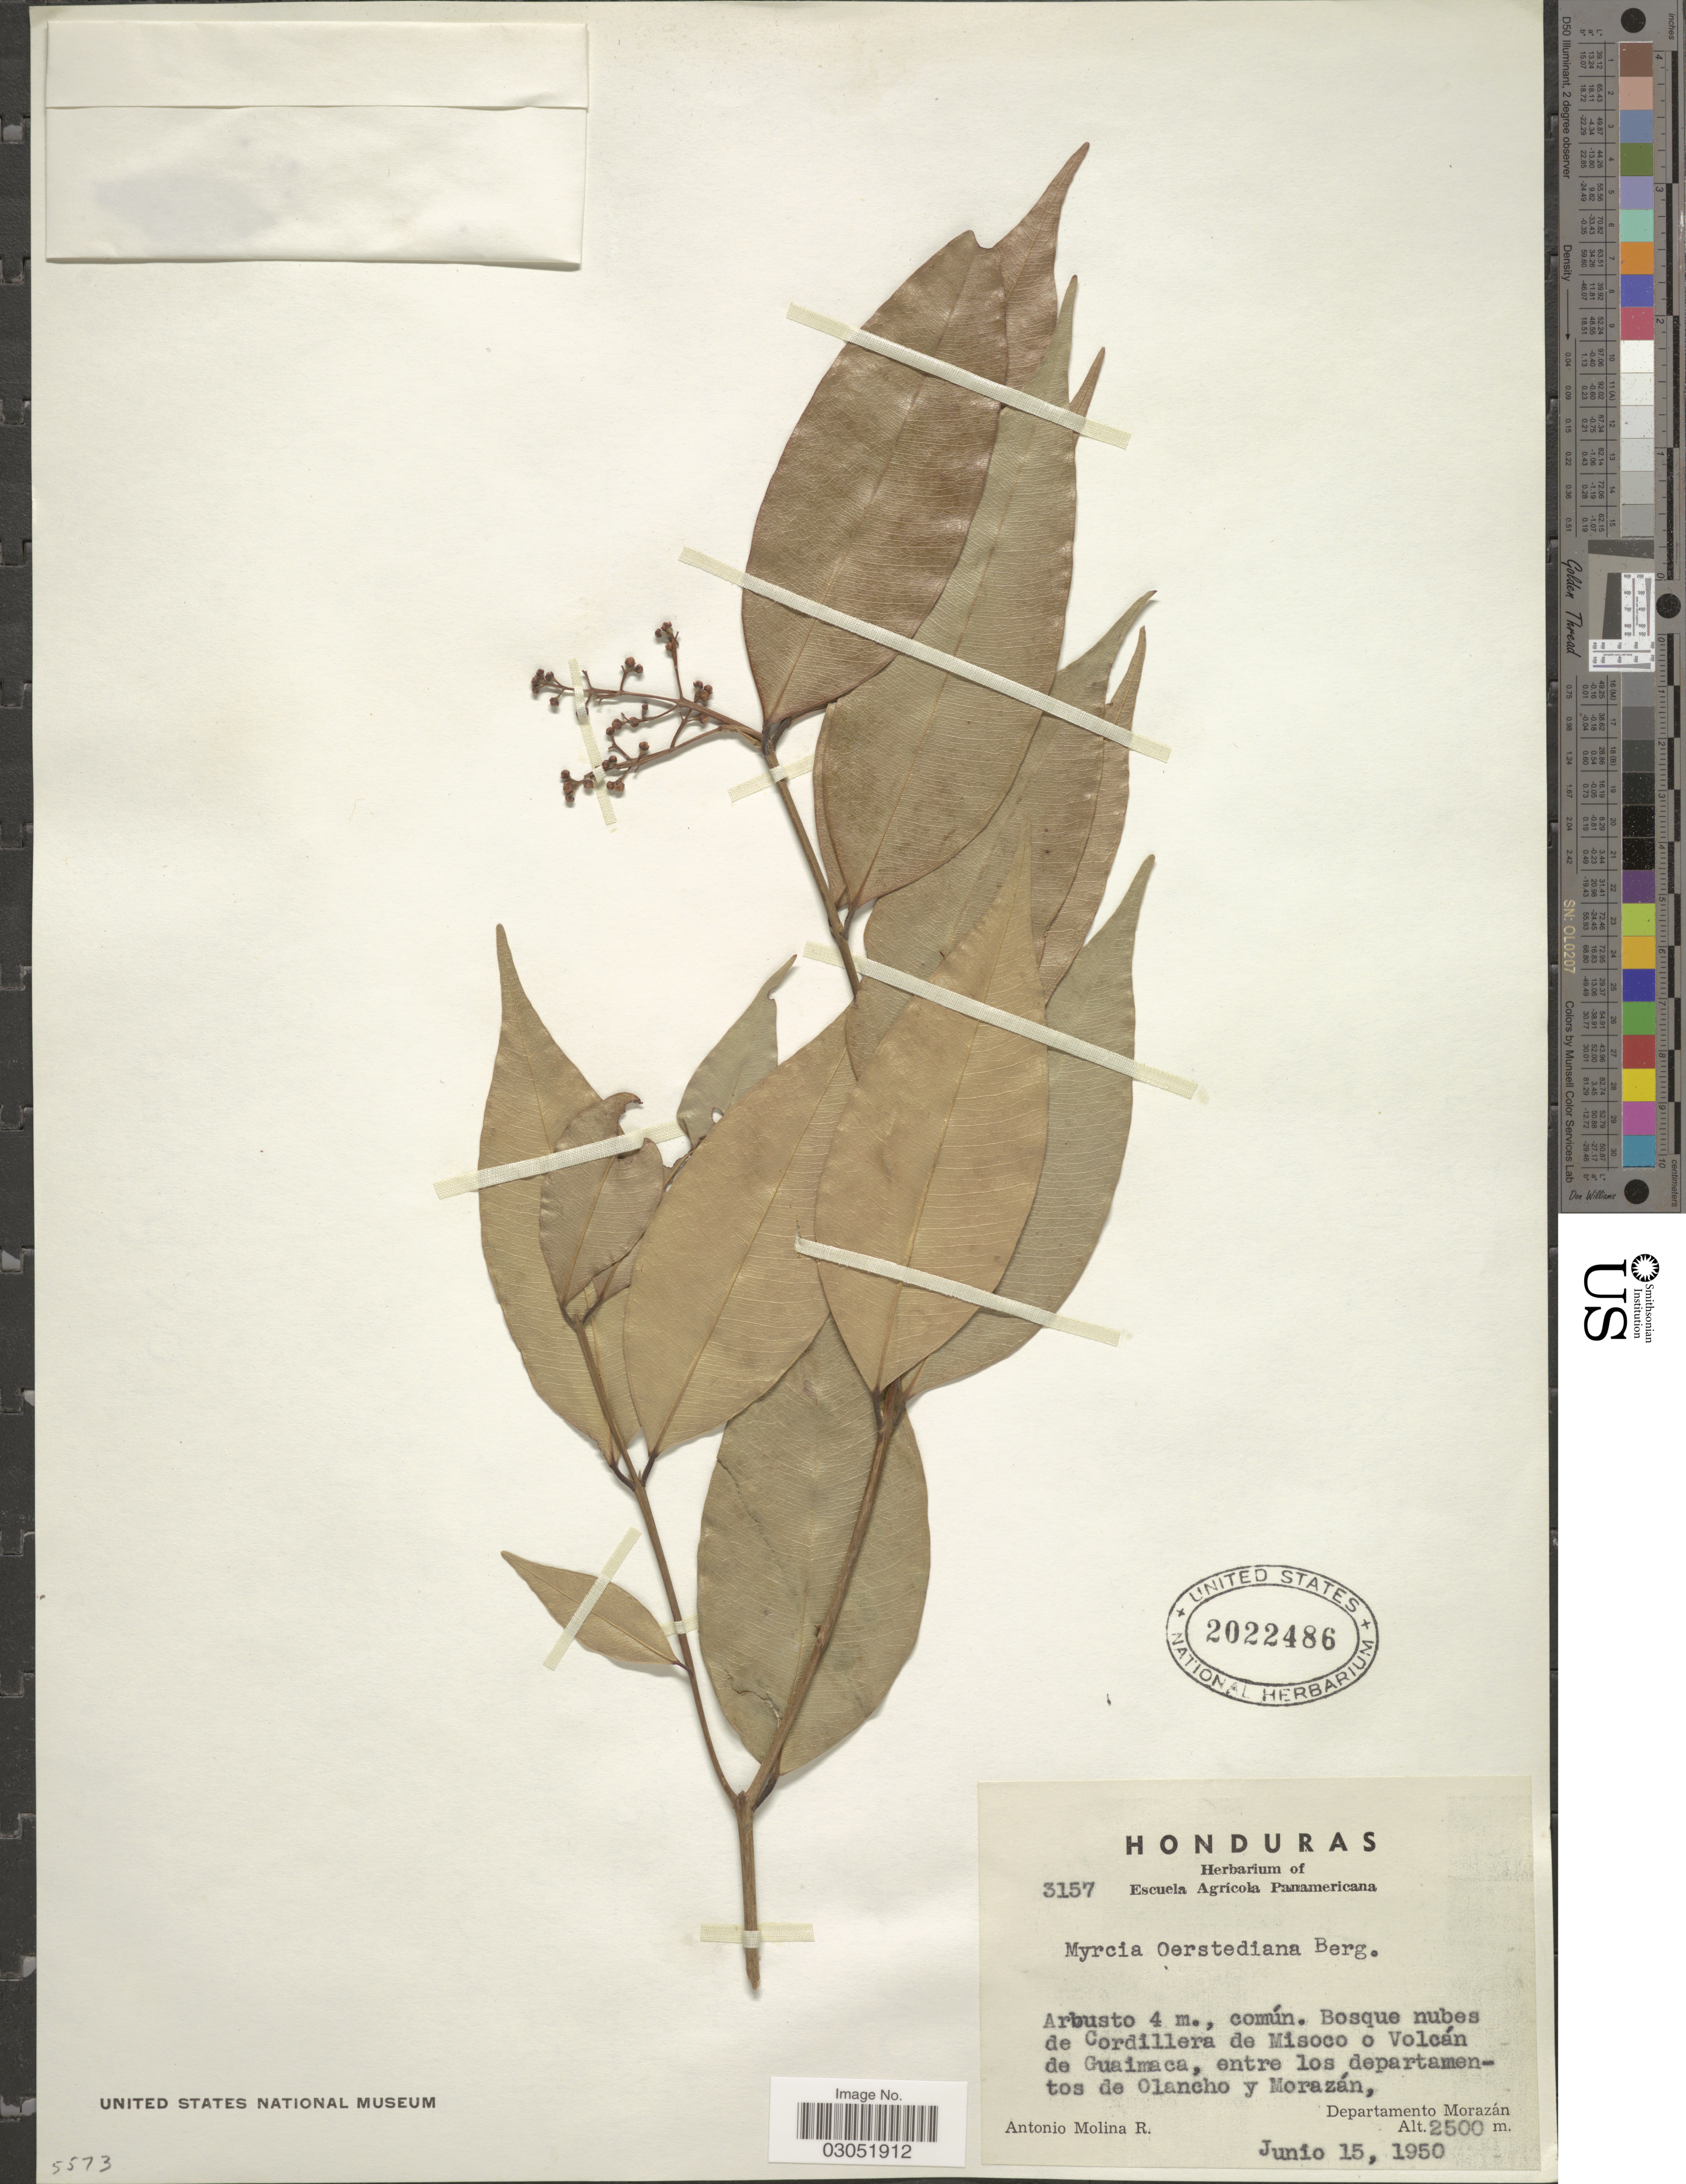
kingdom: Plantae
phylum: Tracheophyta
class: Magnoliopsida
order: Myrtales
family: Myrtaceae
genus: Myrcia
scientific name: Myrcia splendens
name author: (Sw.) DC.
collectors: A. Molina R.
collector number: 3157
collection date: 1950-06-15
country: El Salvador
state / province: Morazan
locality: Bosque nubes de Cordillera de Misoco o Volcán de Guaimaca, entre los departamentos de Olancho y Morazán, Departamento Morazán.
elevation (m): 2500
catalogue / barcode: US 2022486